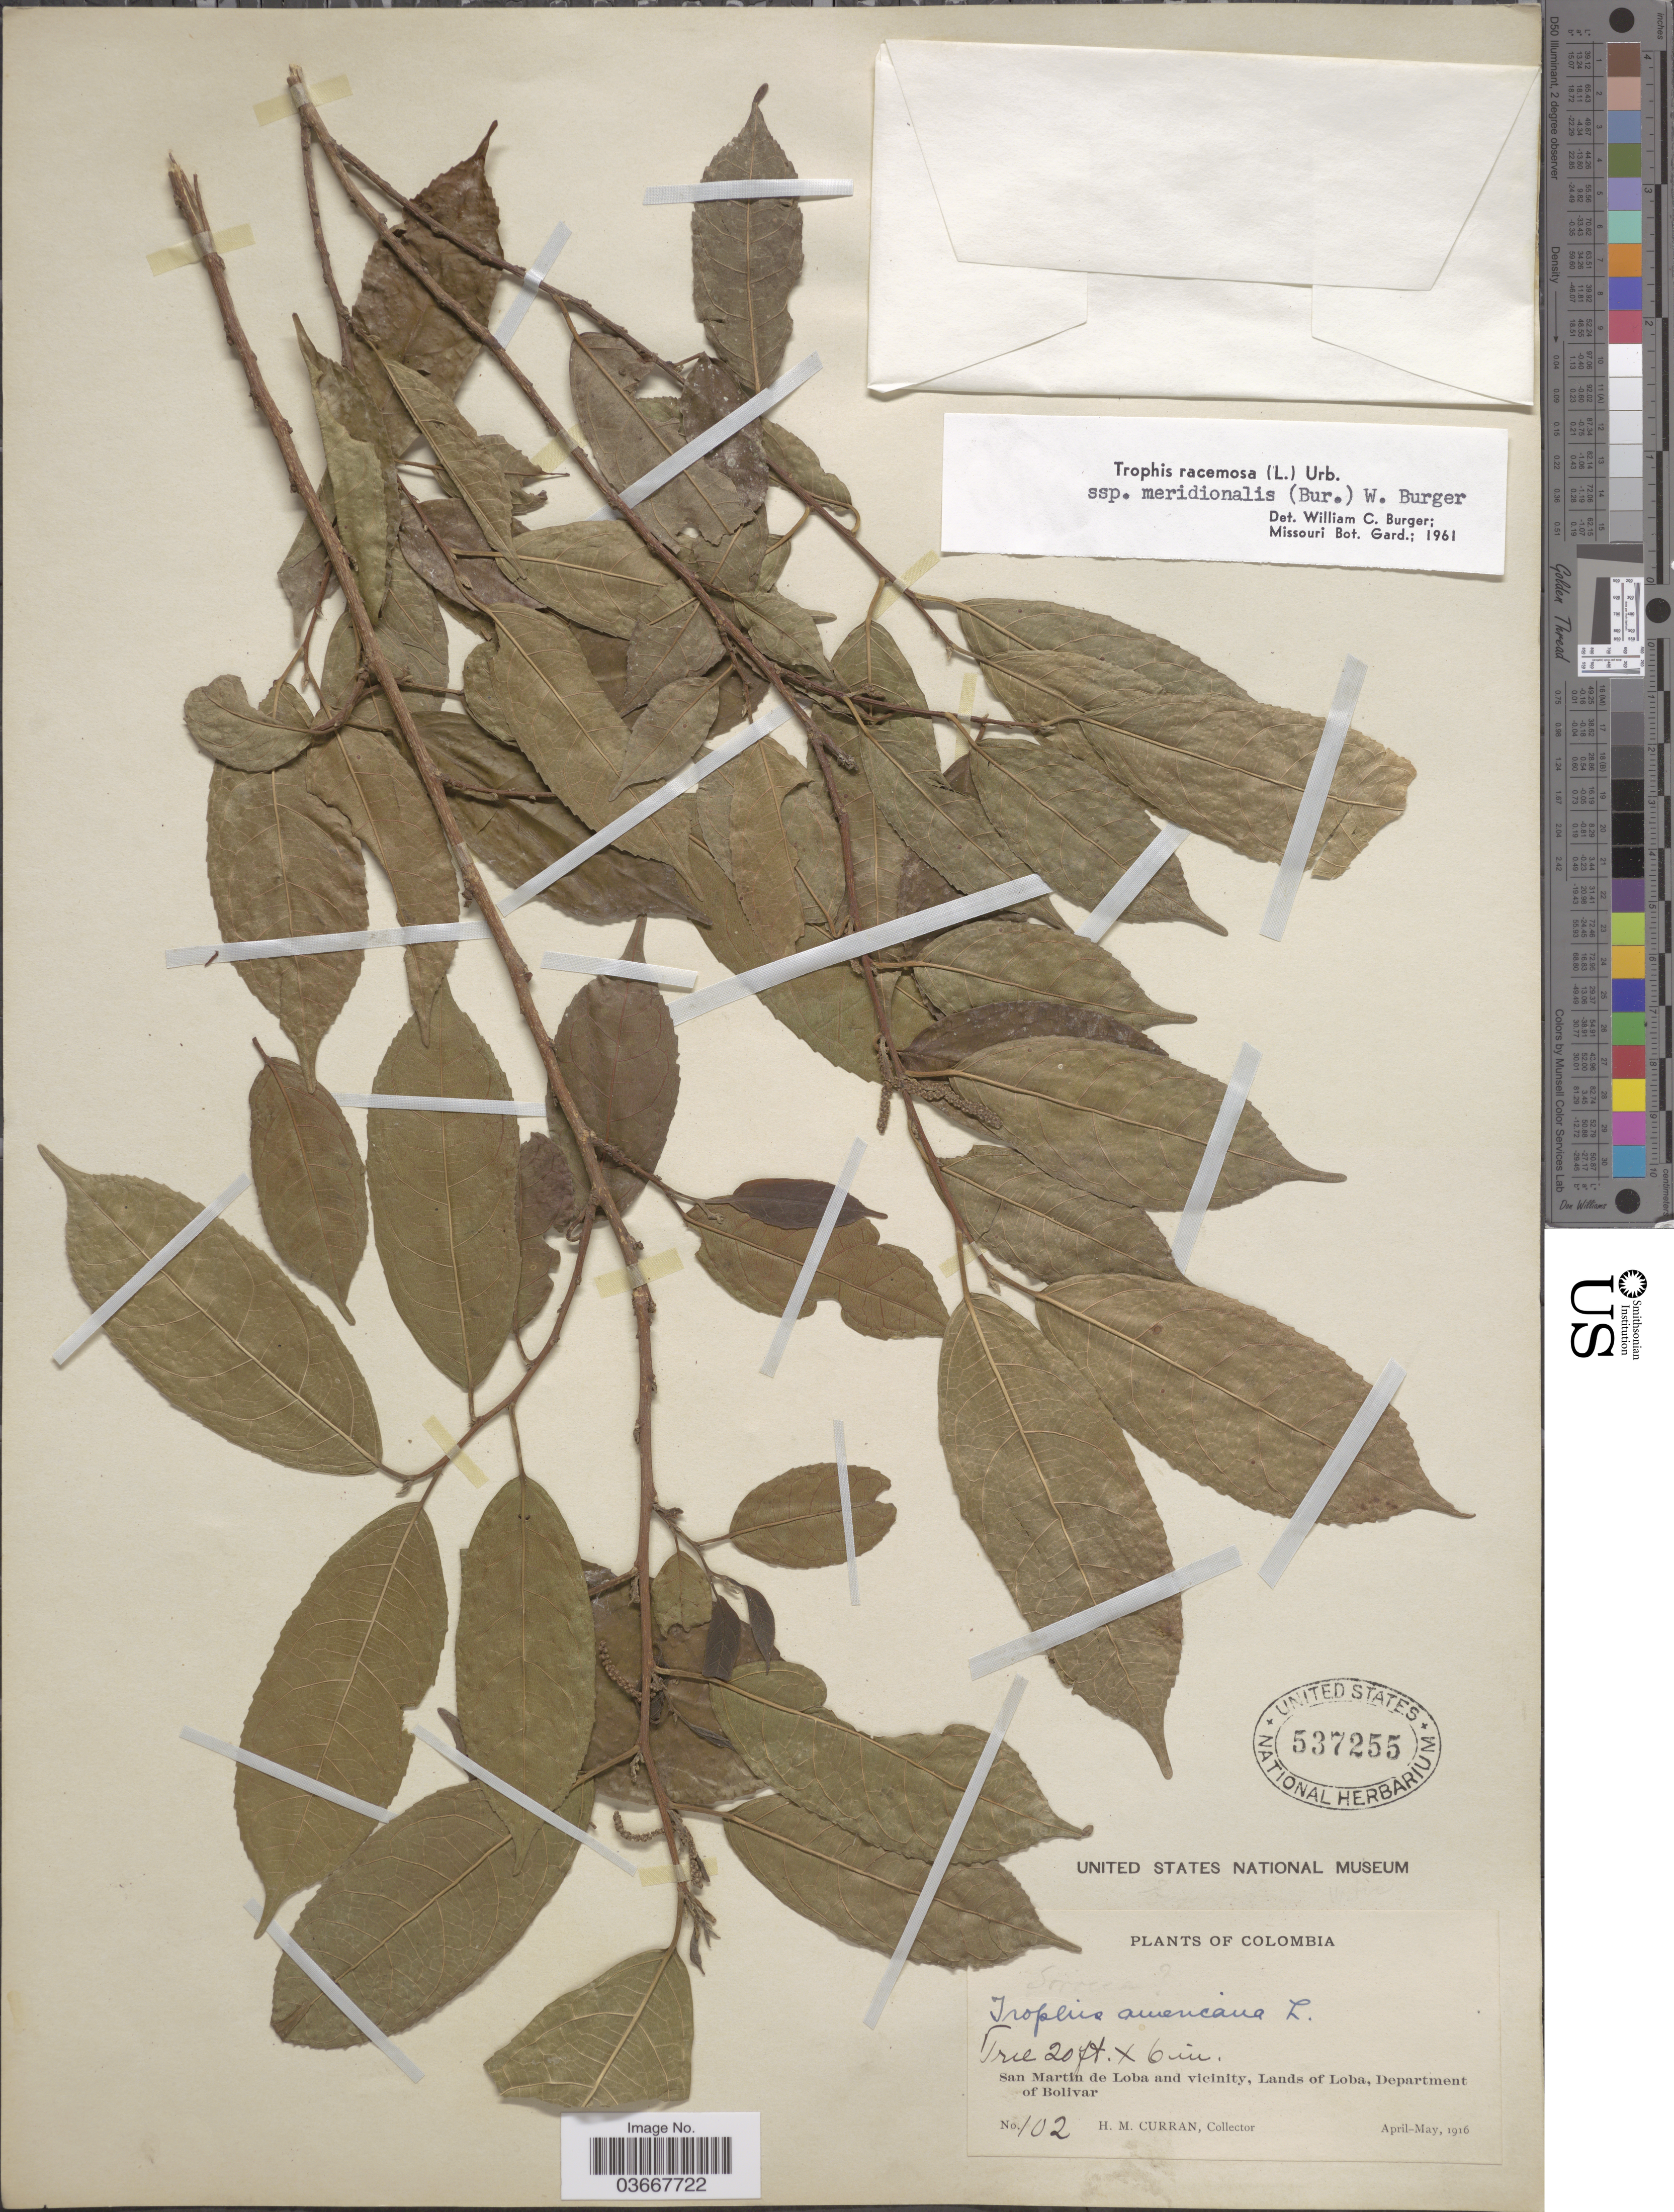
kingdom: Plantae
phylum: Tracheophyta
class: Magnoliopsida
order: Rosales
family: Moraceae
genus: Trophis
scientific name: Trophis racemosa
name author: (L.) Urb.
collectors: H. M. Curran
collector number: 102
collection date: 1916-04/1916-05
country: Colombia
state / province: Bolívar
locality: San Martin de Loba and vicinity, Lands of Loba, Department of Bolivar.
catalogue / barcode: US 537255